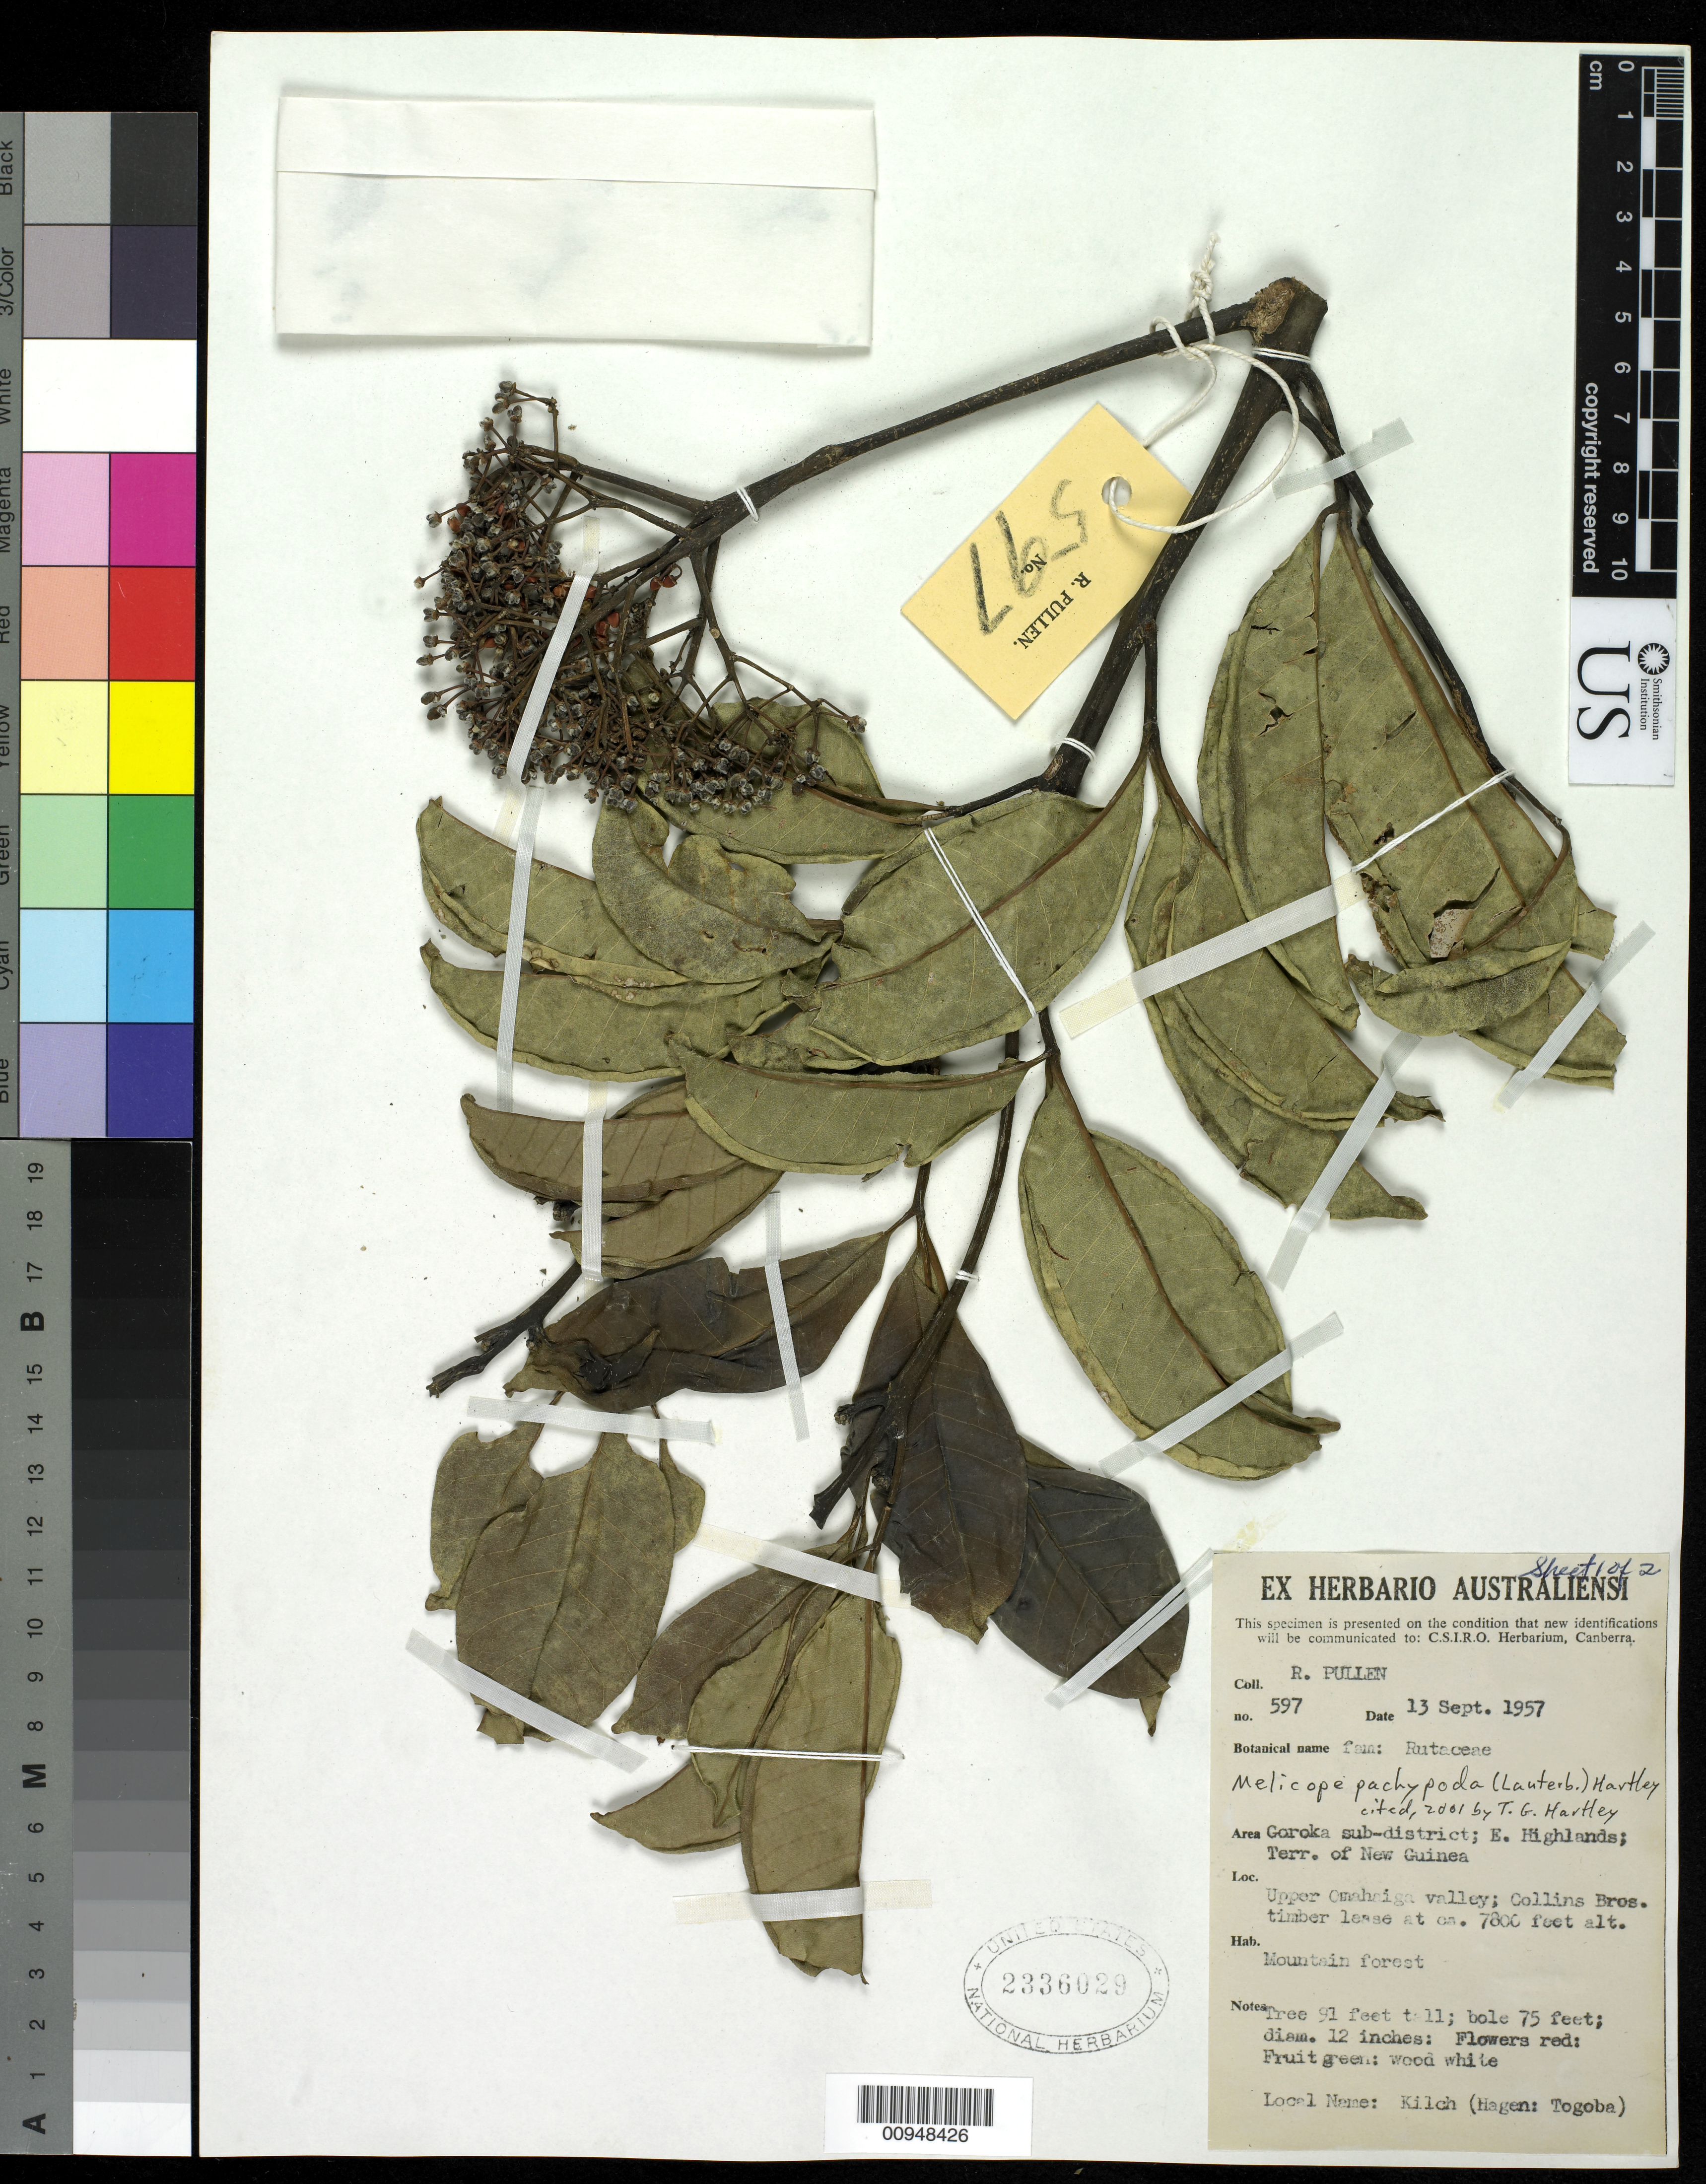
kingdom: Plantae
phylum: Tracheophyta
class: Magnoliopsida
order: Sapindales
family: Rutaceae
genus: Melicope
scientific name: Melicope pachypoda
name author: (Lauterb.) T.G. Hartley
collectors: R. Pullen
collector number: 597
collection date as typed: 13 Sep 1957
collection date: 1957-09-13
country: Papua New Guinea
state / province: Eastern Highlands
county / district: Goroka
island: New Guinea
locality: Upper Omahaiga valley; Collins Bros. timber lease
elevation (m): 2377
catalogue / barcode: US 2336029